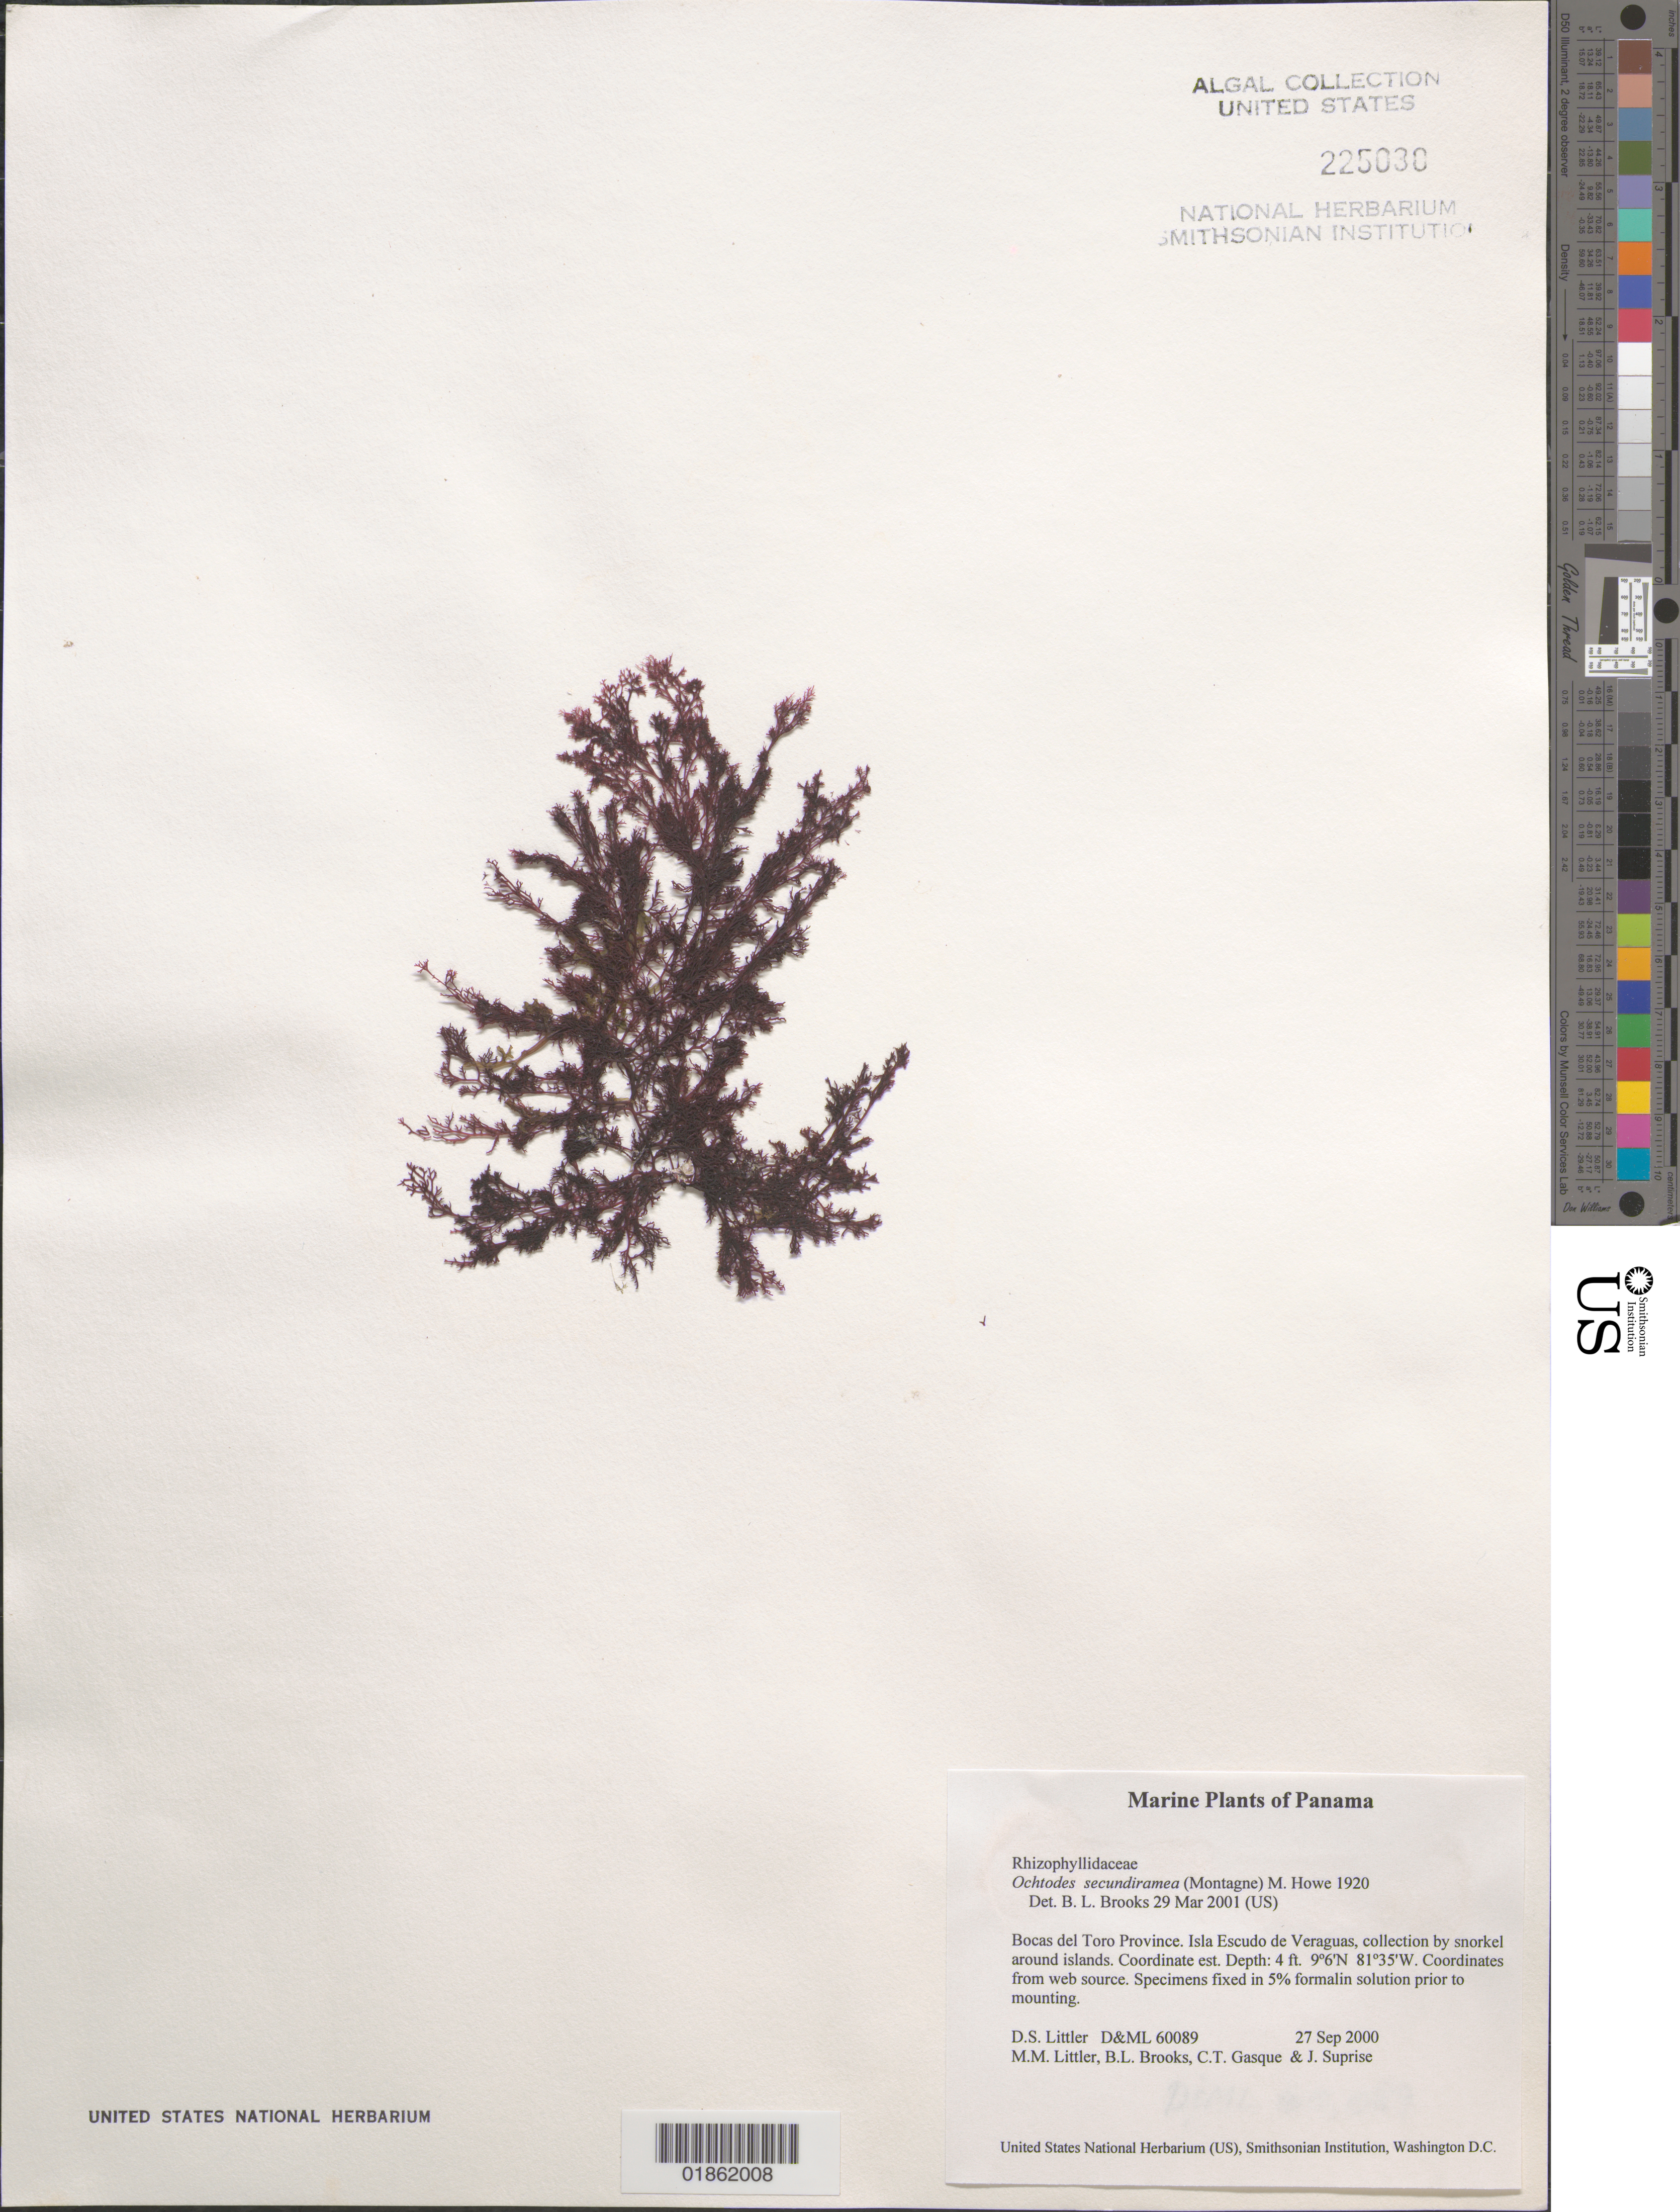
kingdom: Plantae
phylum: Rhodophyta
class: Florideophyceae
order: Gigartinales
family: Rhizophyllidaceae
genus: Ochtodes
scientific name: Ochtodes secundiramea, ined.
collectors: D. S. Littler, M. M. Littler & C. Gasque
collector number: D&ML 60089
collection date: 2000-09-27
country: Panama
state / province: Ngöbe-Buglé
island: Escudo de Veraguas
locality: Isla Escudo de Veraguas. E side.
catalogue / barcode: US 225030